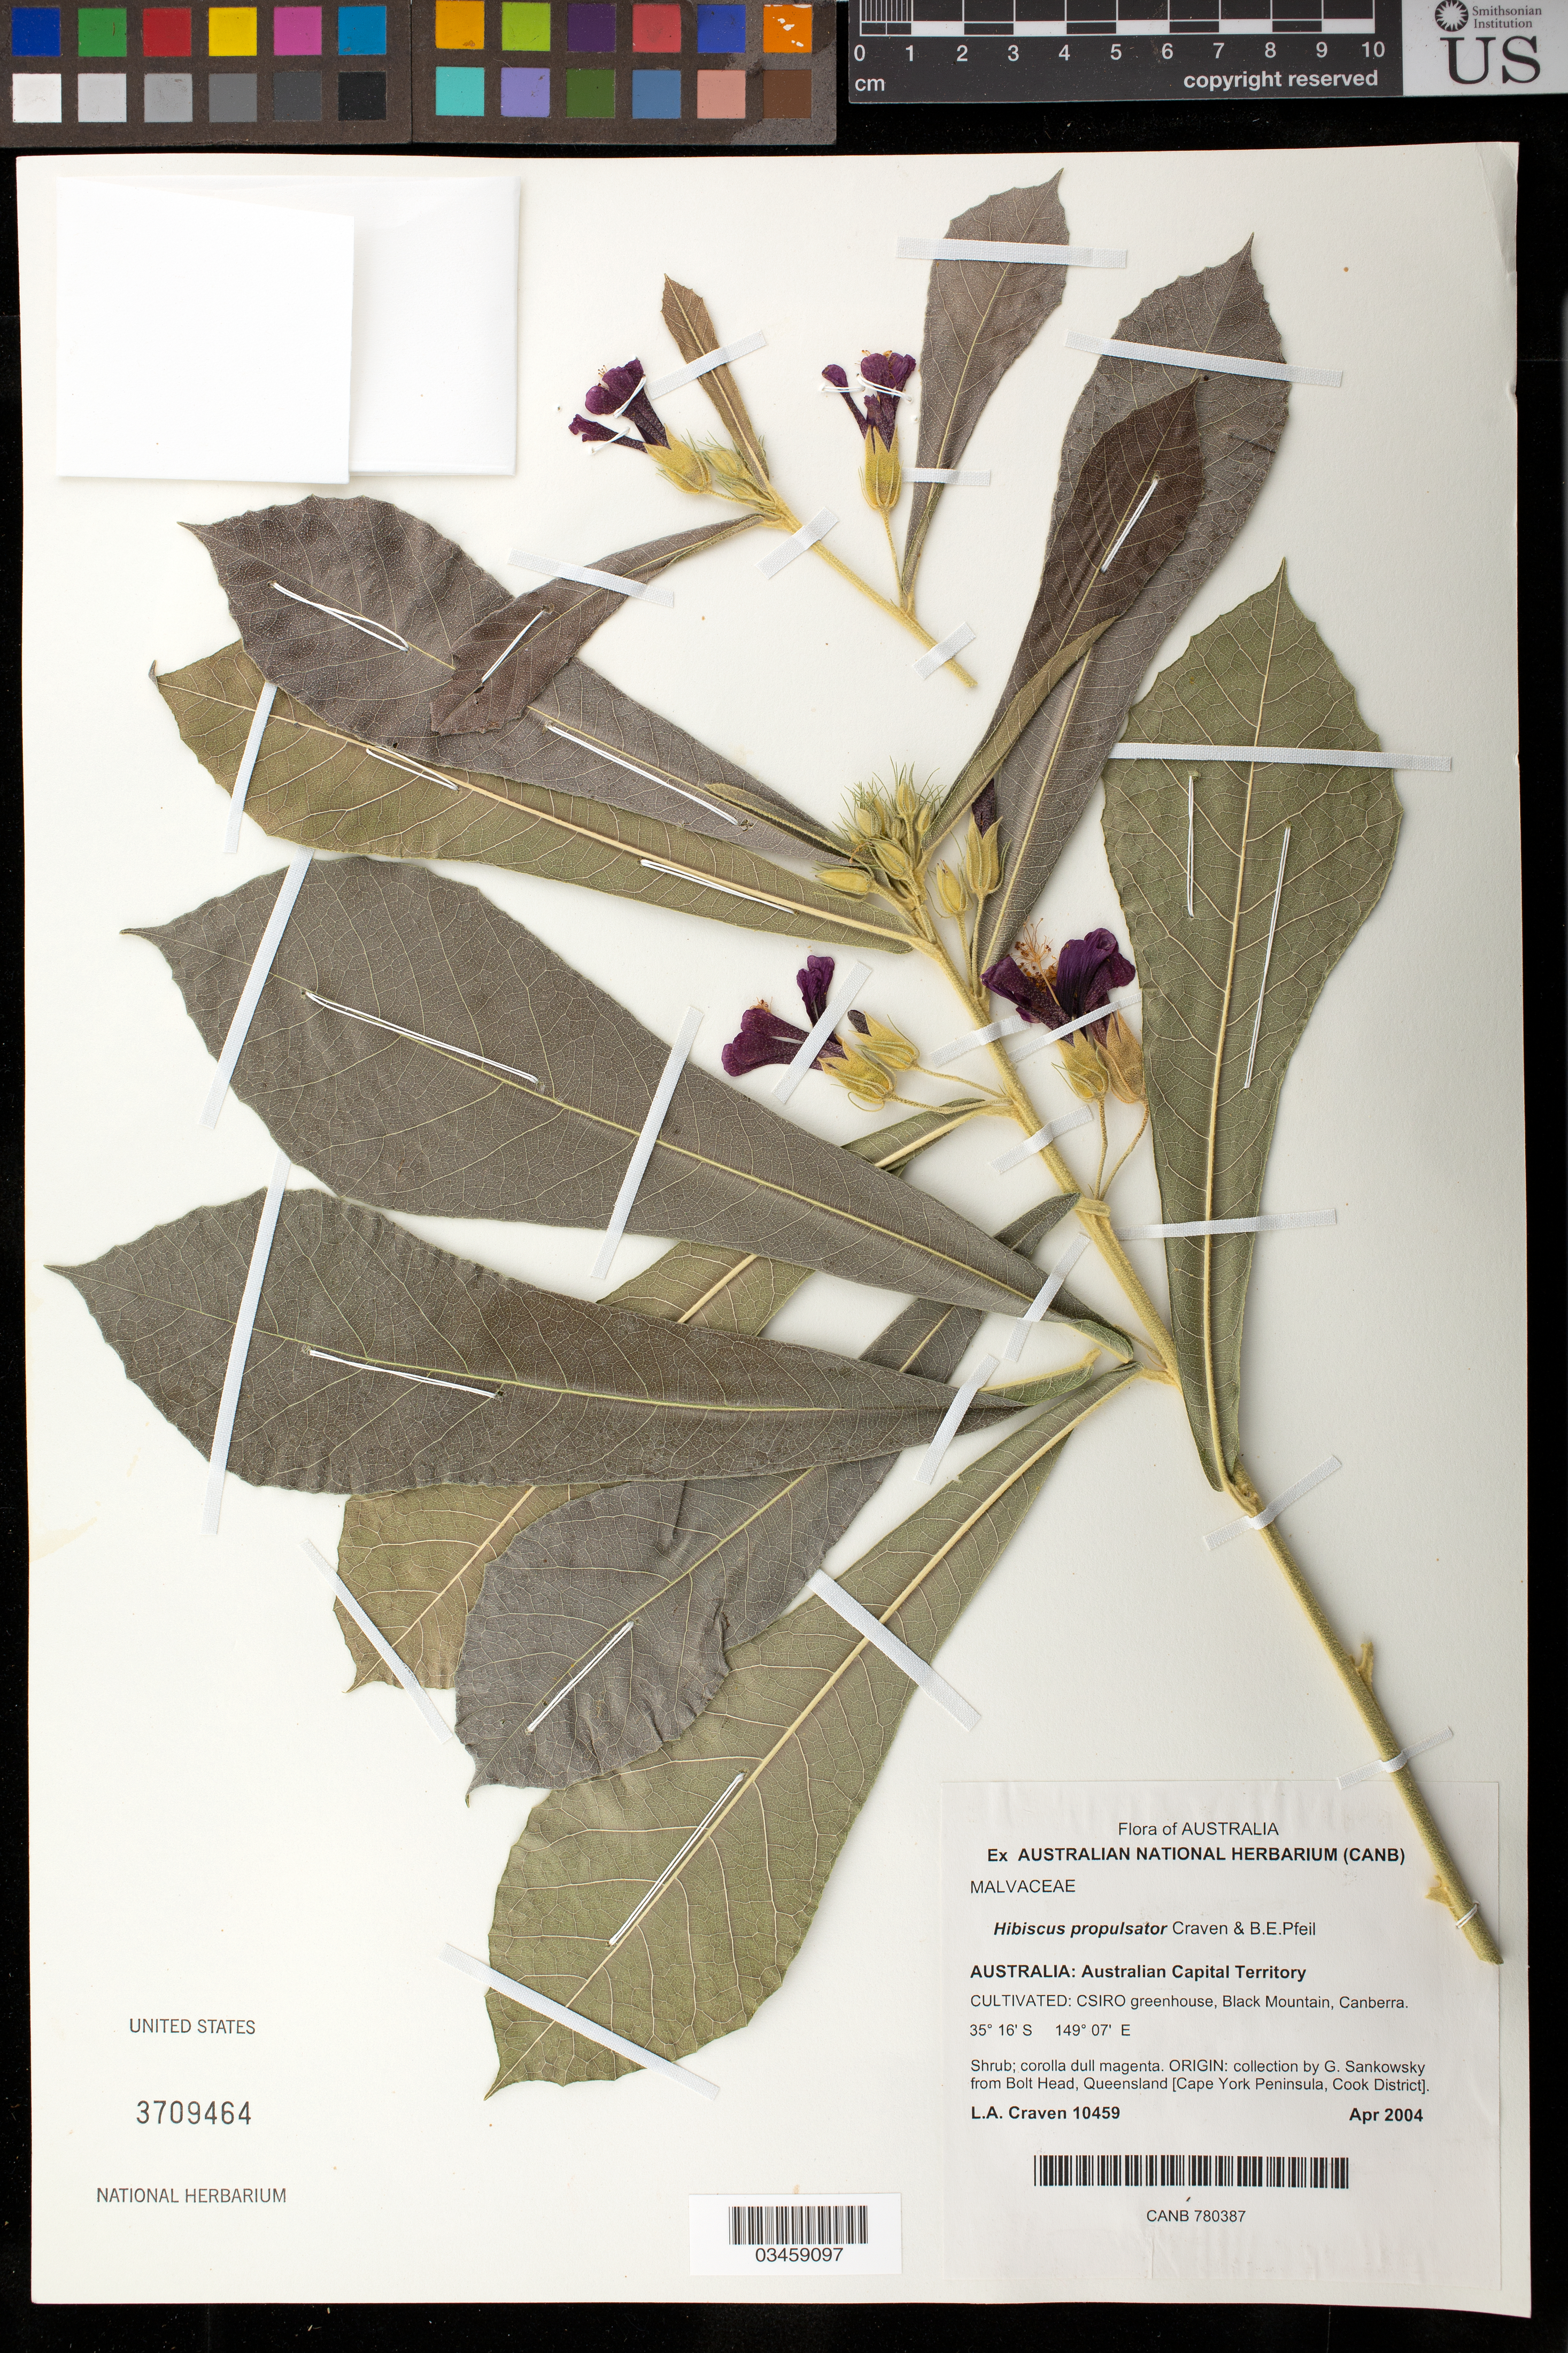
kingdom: Plantae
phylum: Tracheophyta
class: Magnoliopsida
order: Malvales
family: Malvaceae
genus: Hibiscus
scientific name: Hibiscus propulsator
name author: Craven & B. E. Pfeil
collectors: L. A. Craven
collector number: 10459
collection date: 2004-04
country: Australia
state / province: New South Wales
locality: Australian Capital Territory, CSIRO greenhouse, Black Mtn, Canberra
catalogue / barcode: US 3709464